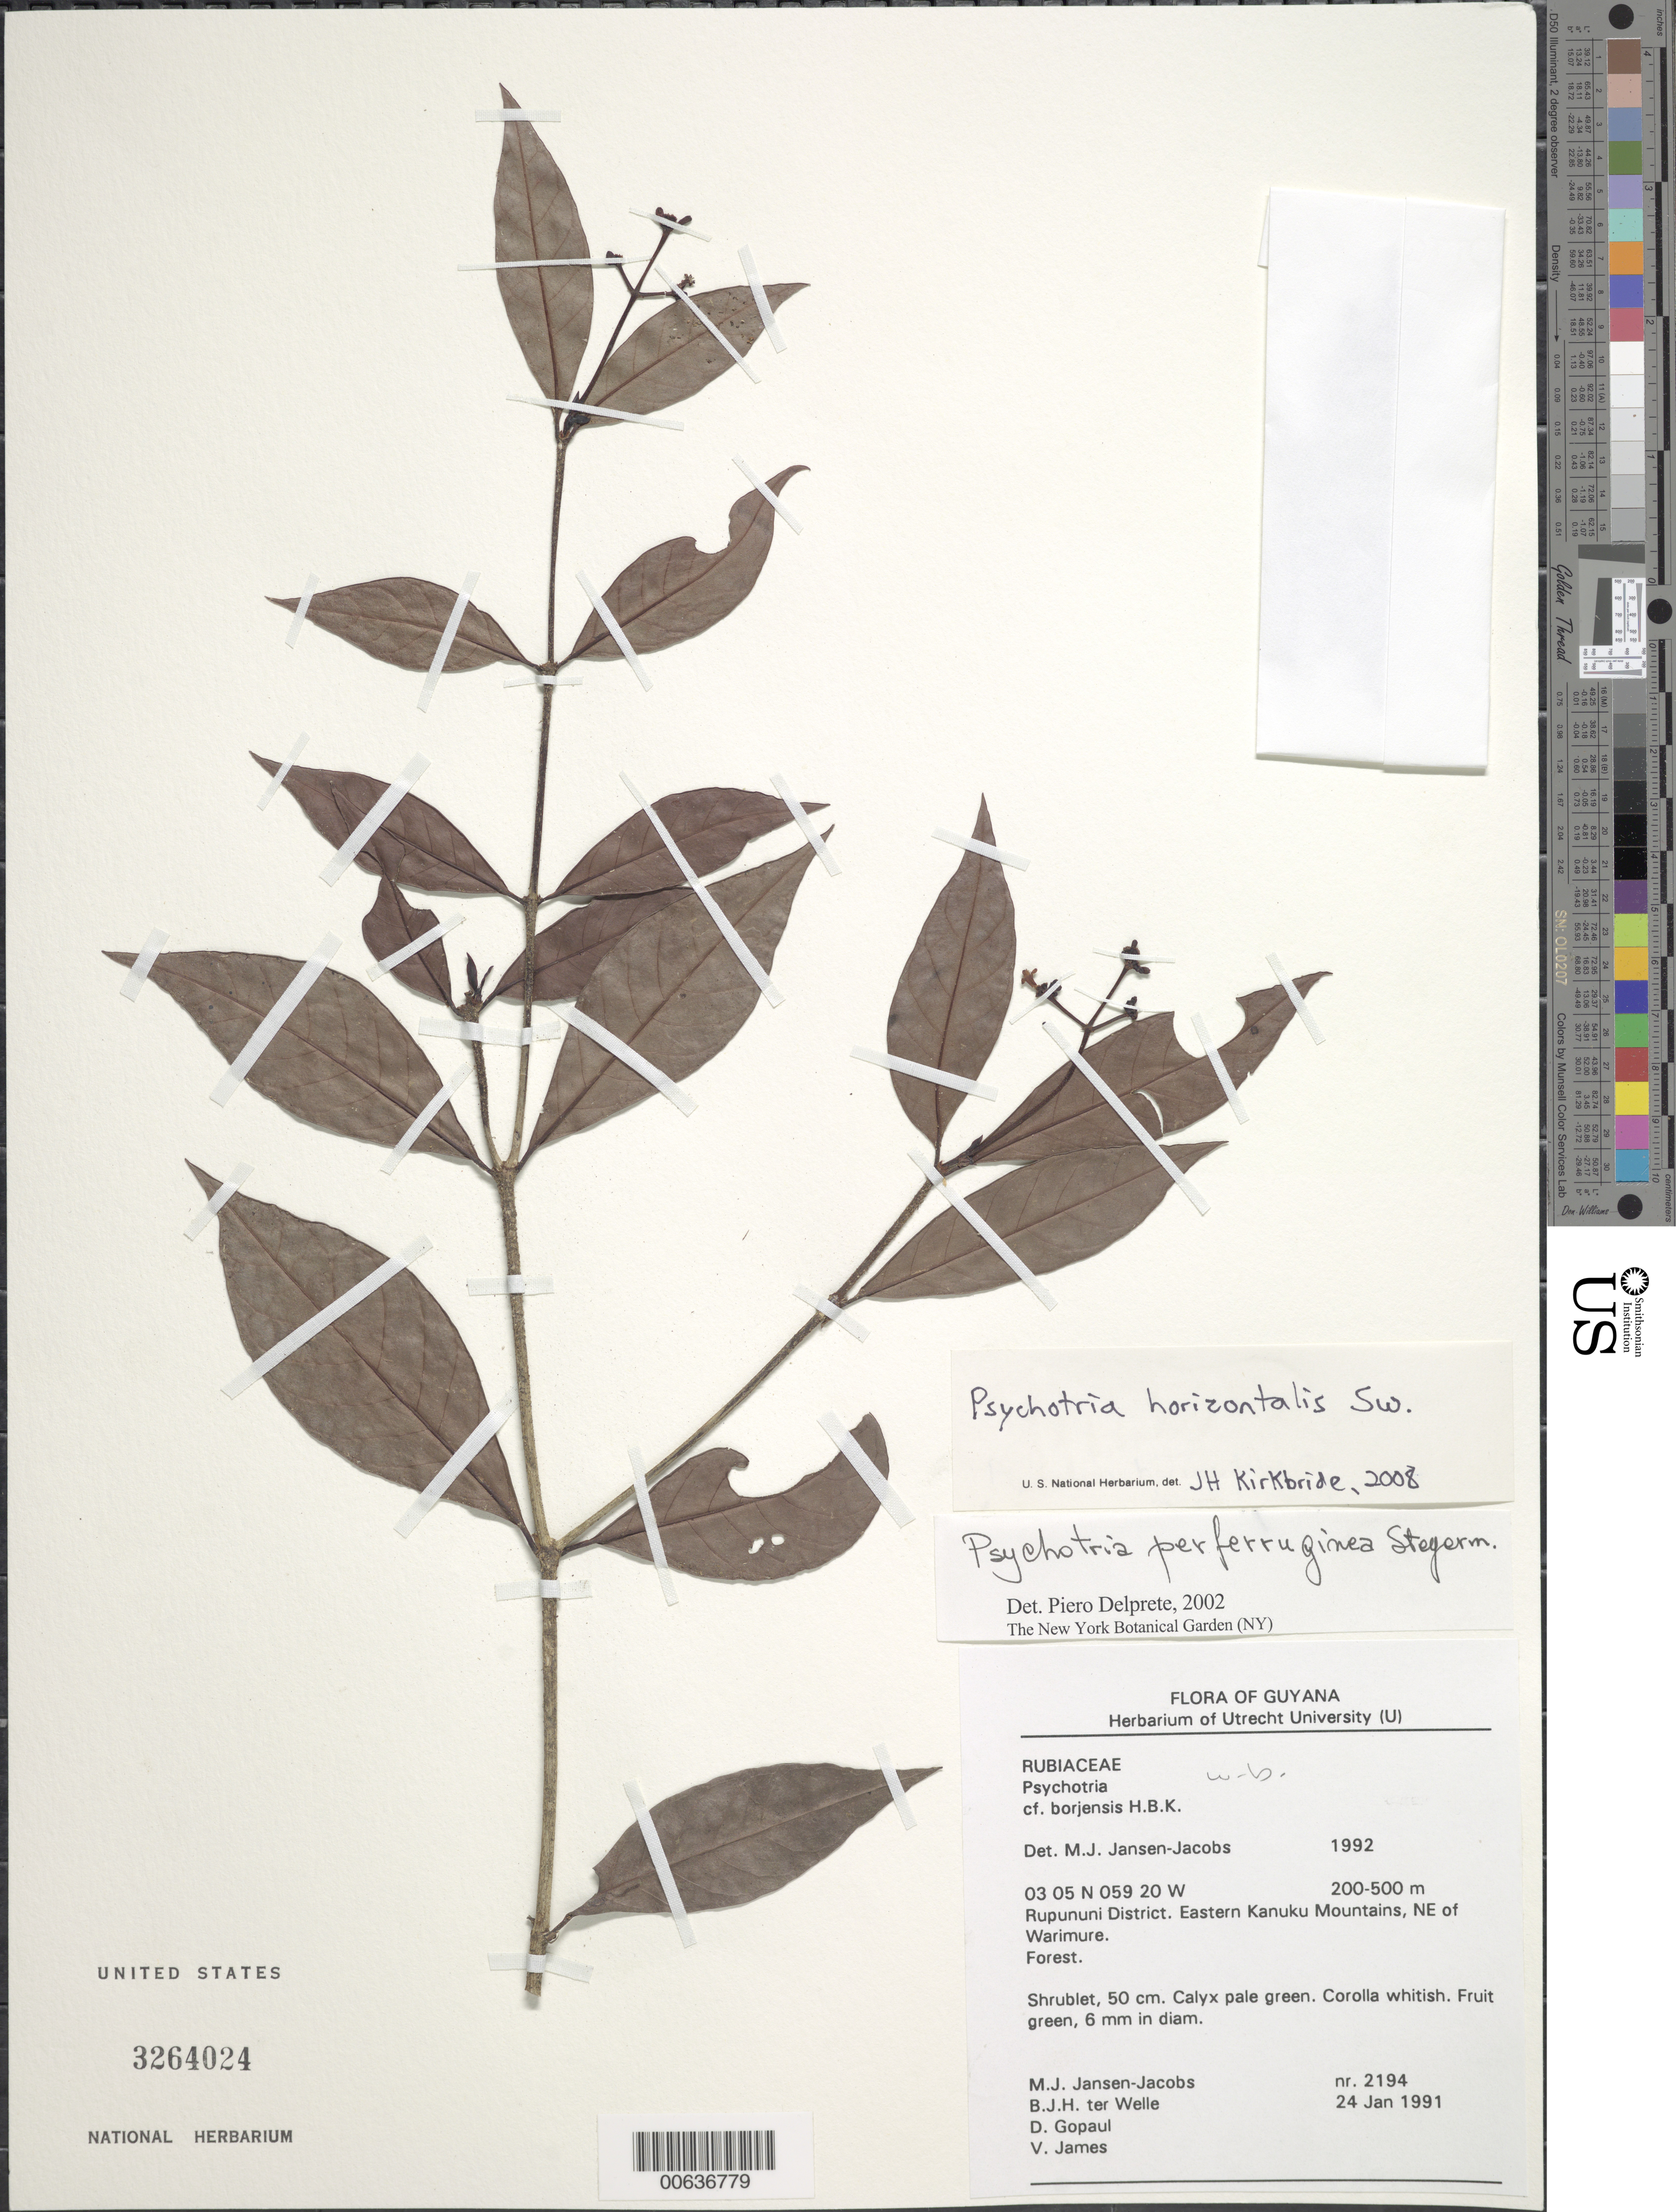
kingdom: Plantae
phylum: Tracheophyta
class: Magnoliopsida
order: Gentianales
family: Rubiaceae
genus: Psychotria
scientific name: Psychotria horizontalis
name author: Sw.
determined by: Kirkbride, J. H.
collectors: M. J. Jansen-Jacobs, B. Welle, D. Gopaul & V. James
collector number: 2194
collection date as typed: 24-Jan-91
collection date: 1991-01-24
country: Guyana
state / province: U. Takutu-U. Essequibo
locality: Rupununi District. Eastern Kanuku Mountains, NE of Warimure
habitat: Forest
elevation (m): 200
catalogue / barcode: US 3264024